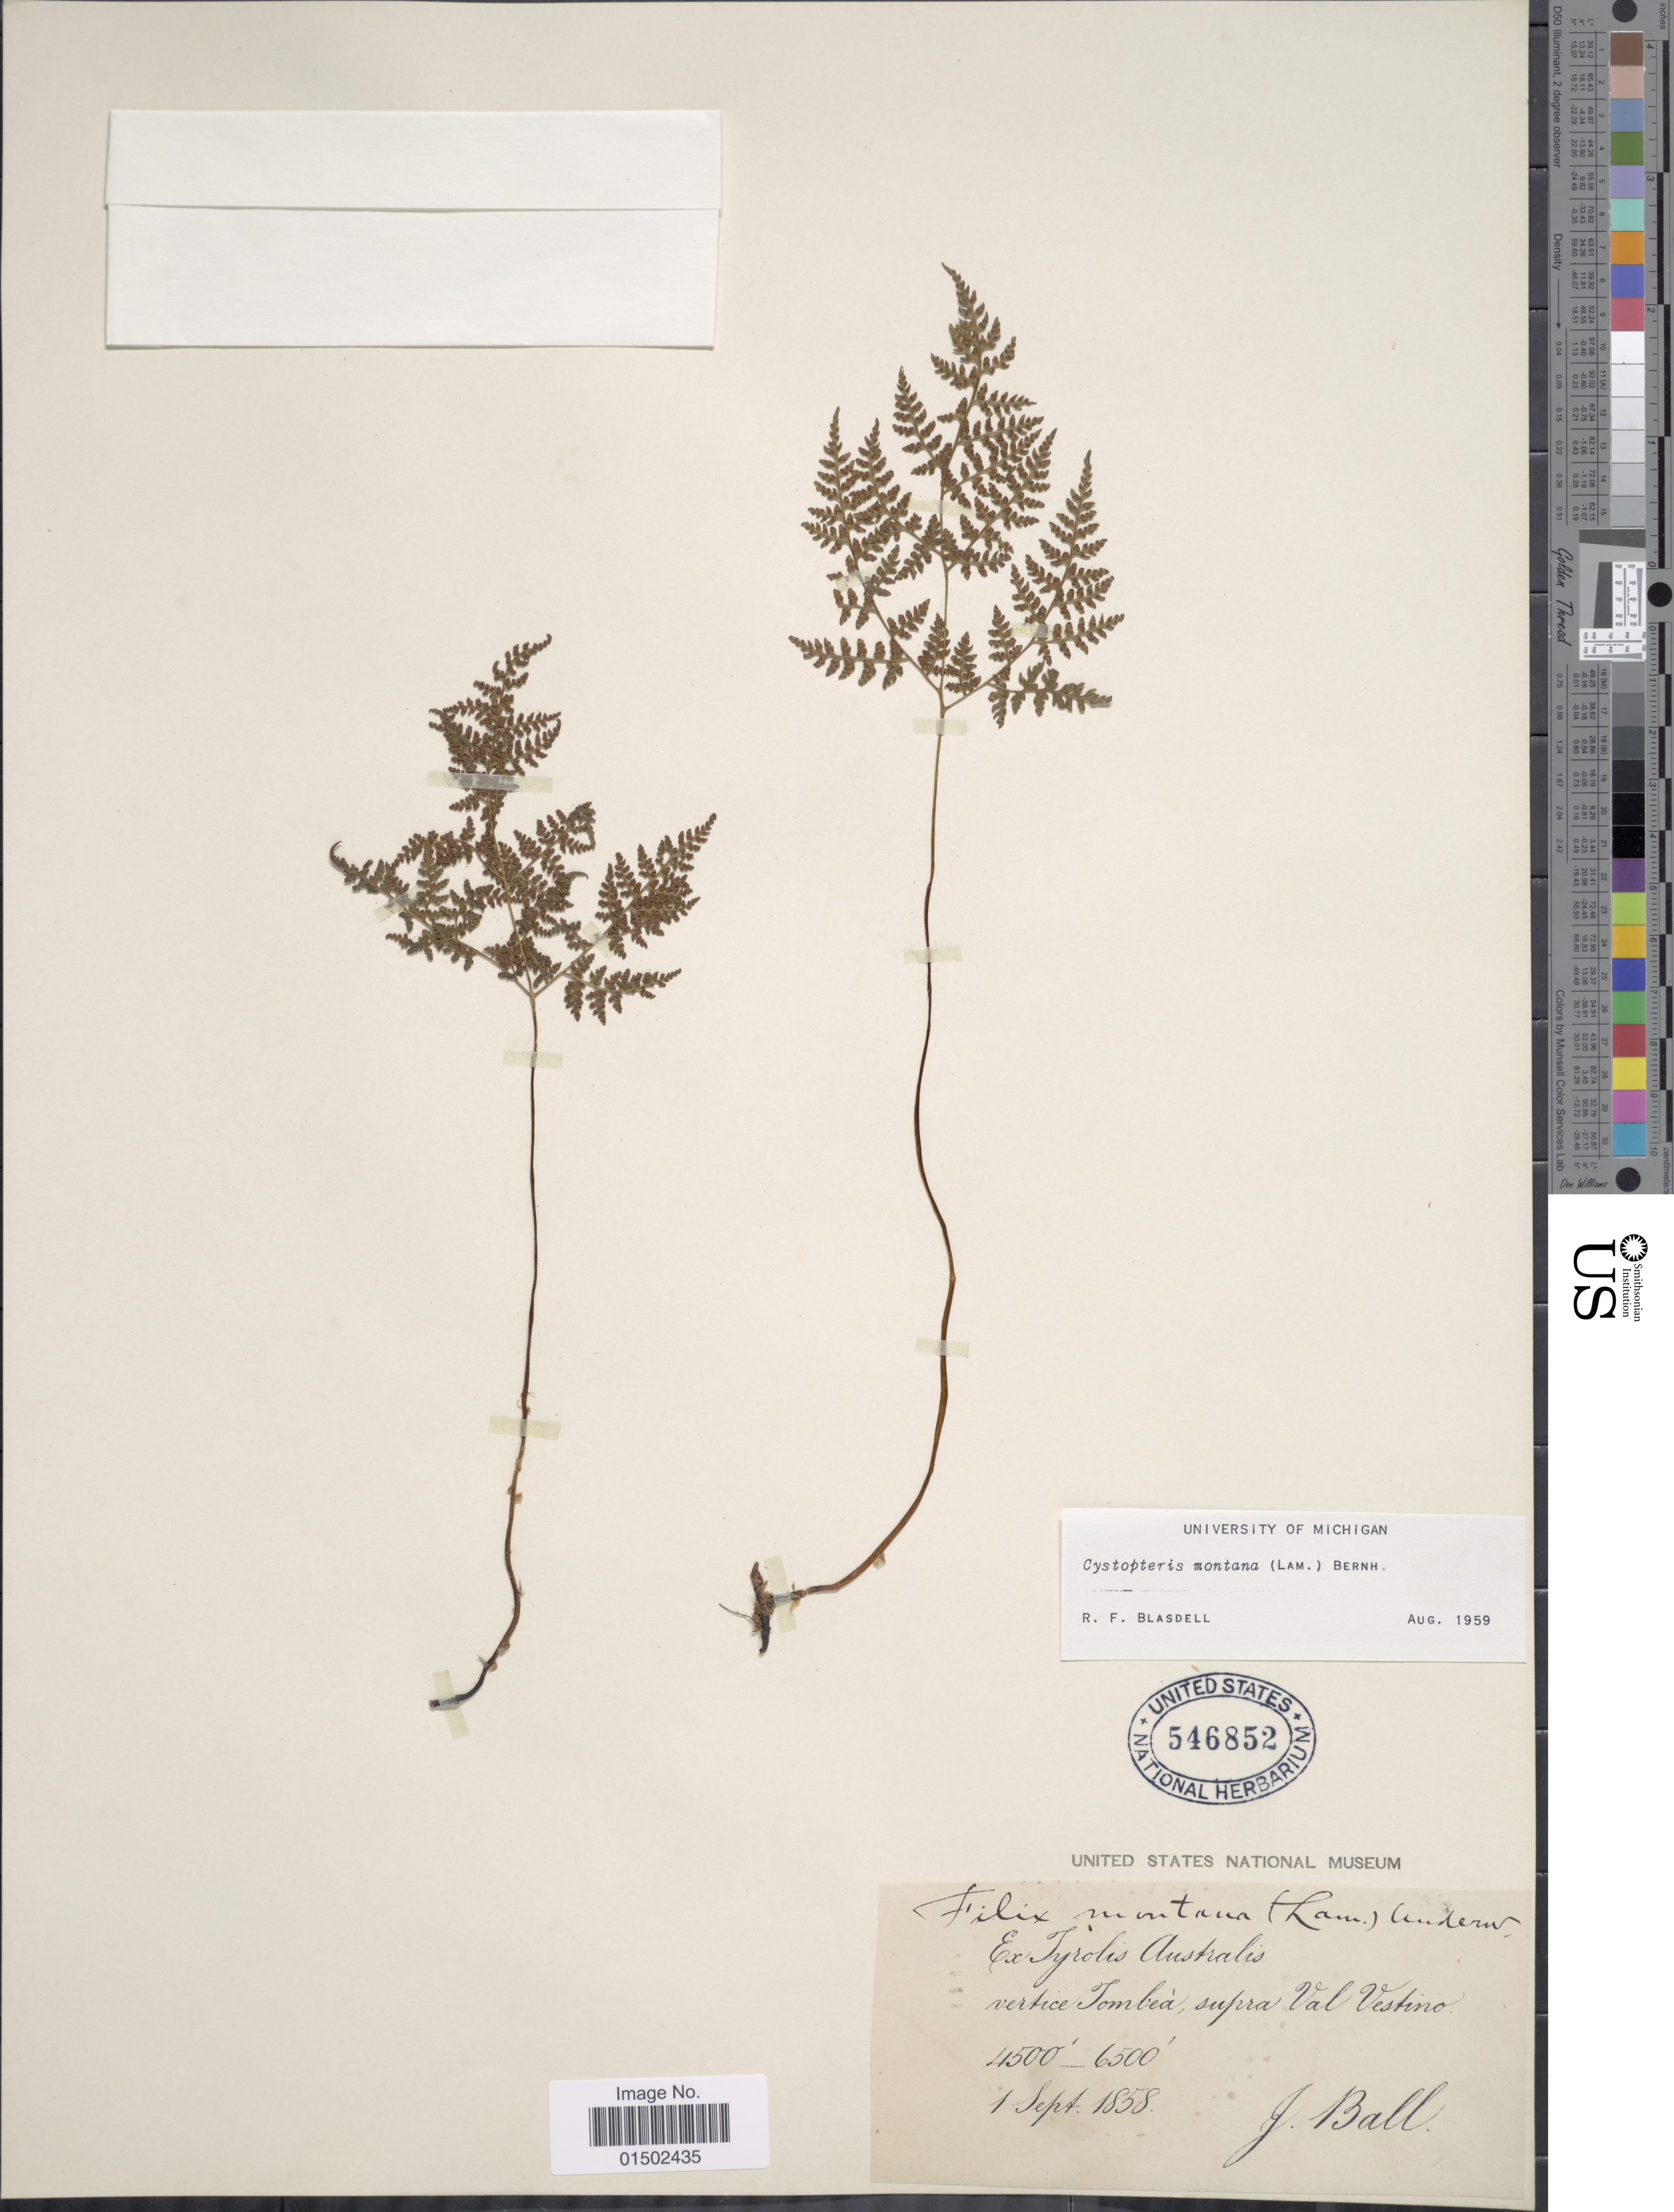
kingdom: Plantae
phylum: Tracheophyta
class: Polypodiopsida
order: Polypodiales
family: Cystopteridaceae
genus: Cystopteris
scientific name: Cystopteris montana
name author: (Lam.) Desv.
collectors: J. Ball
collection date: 1858-09-01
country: Italy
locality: Vertice Tombea, supra Valvestino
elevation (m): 1372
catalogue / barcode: US 546852